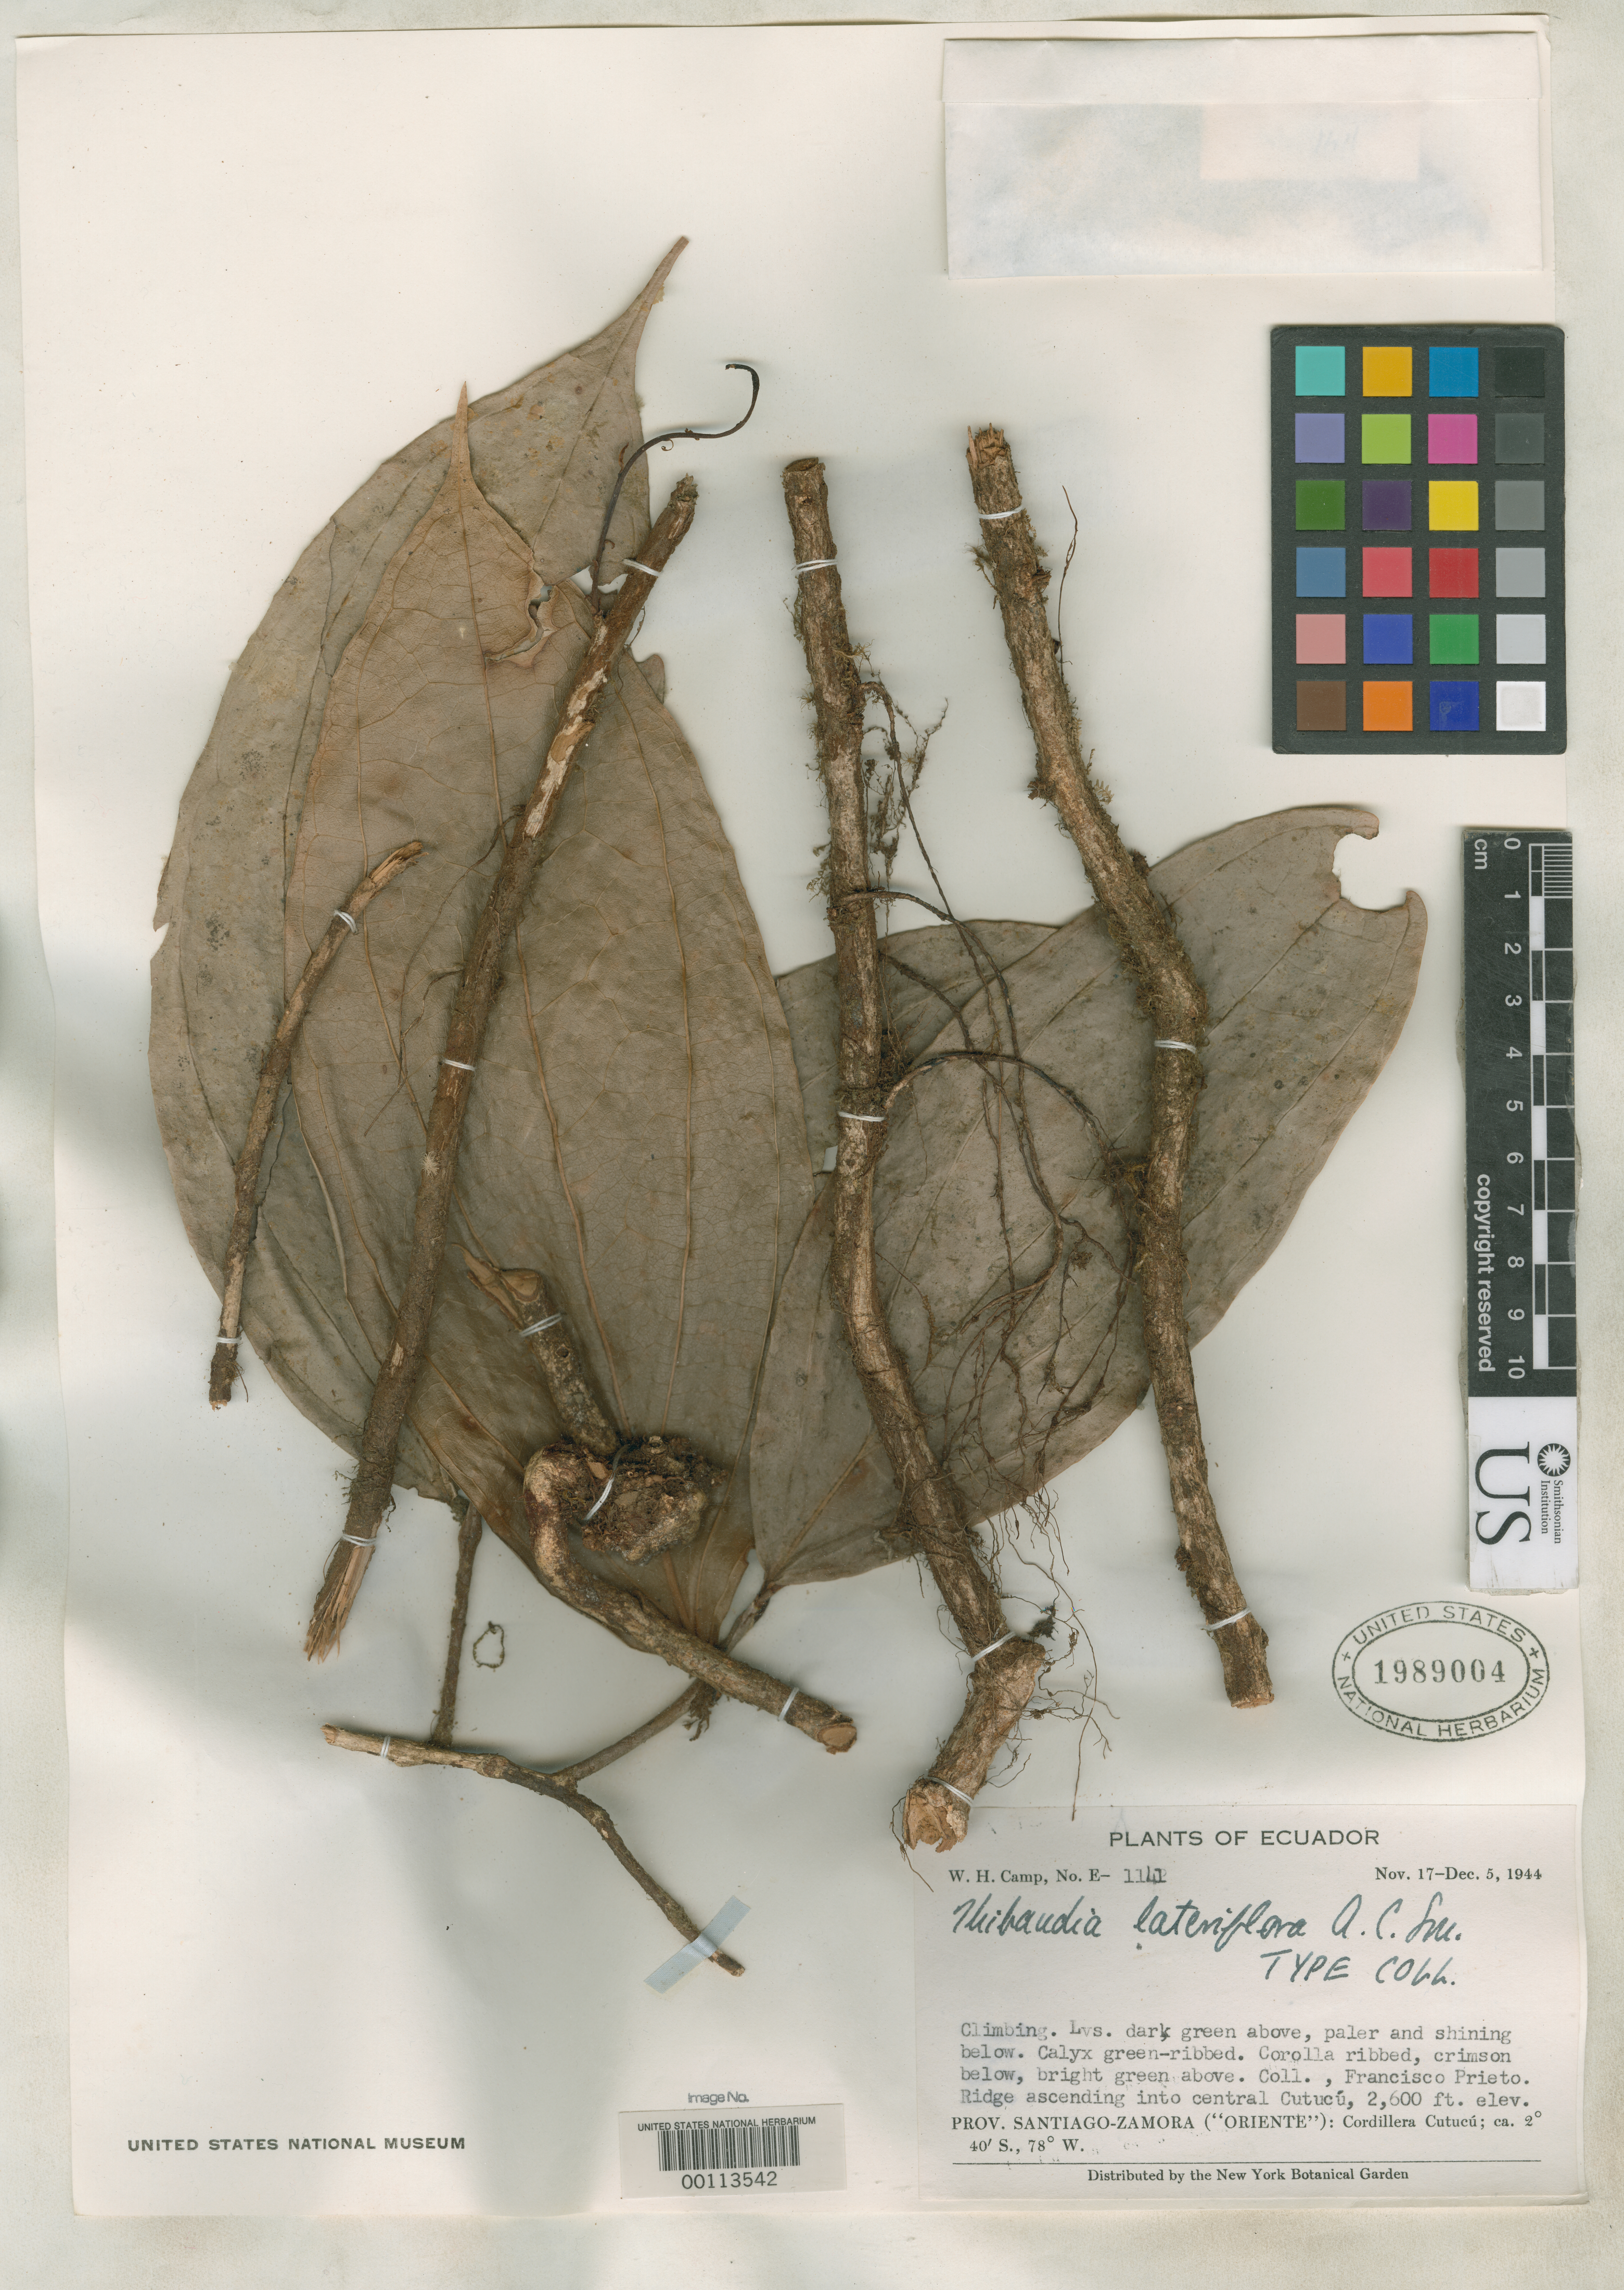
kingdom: Plantae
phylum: Tracheophyta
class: Magnoliopsida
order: Ericales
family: Ericaceae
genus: Thibaudia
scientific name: Thibaudia lateriflora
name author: A.C. Sm.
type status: Isotype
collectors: F. Prieto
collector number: W.H. Camp E-1141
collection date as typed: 17 Nov 1944 to 05 Dec 1944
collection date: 1944-11-17/1944-12-05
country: Ecuador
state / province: Morona-Santiago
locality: Central Cutucu; alt. 2600 Ft.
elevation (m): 792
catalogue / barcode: US 1989004